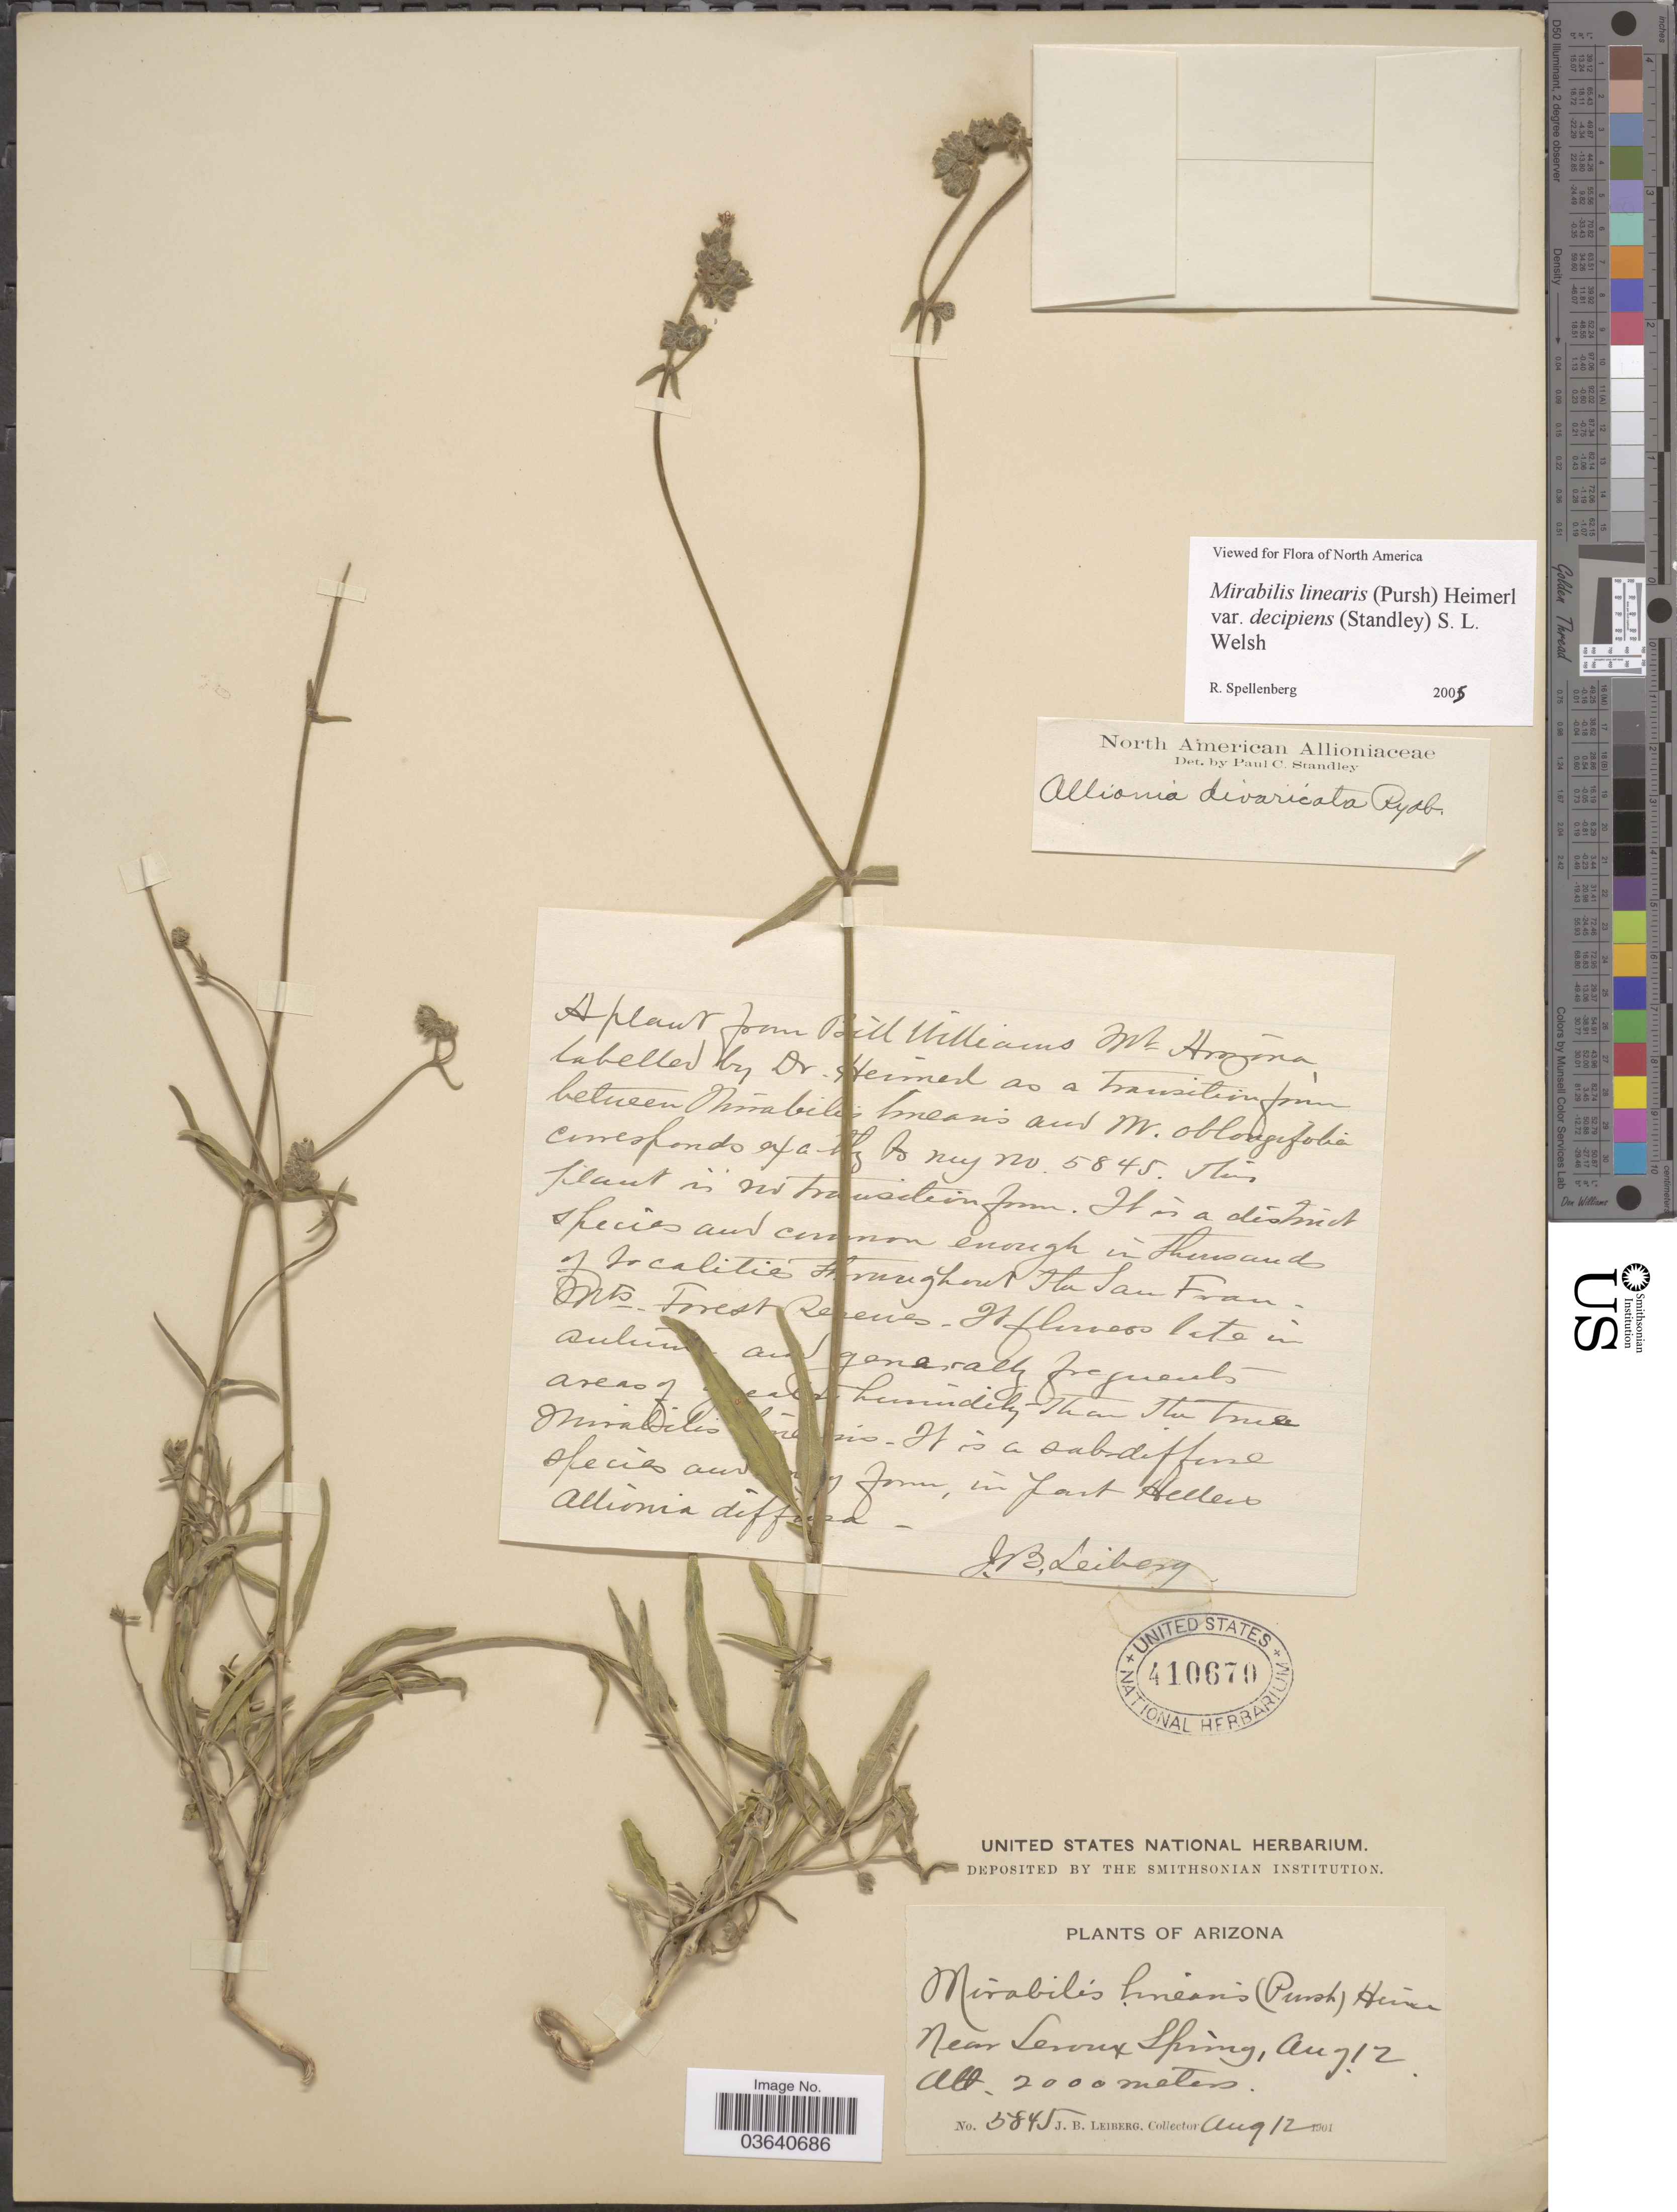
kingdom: Plantae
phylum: Tracheophyta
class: Magnoliopsida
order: Caryophyllales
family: Nyctaginaceae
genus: Mirabilis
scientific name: Mirabilis linearis var. decipiens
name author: (Standl.) S.L. Welsh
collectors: J. B. Leiberg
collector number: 5845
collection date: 1901-08-12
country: United States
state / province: Arizona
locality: Near Lenox Spring.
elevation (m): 2000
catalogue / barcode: US 410670